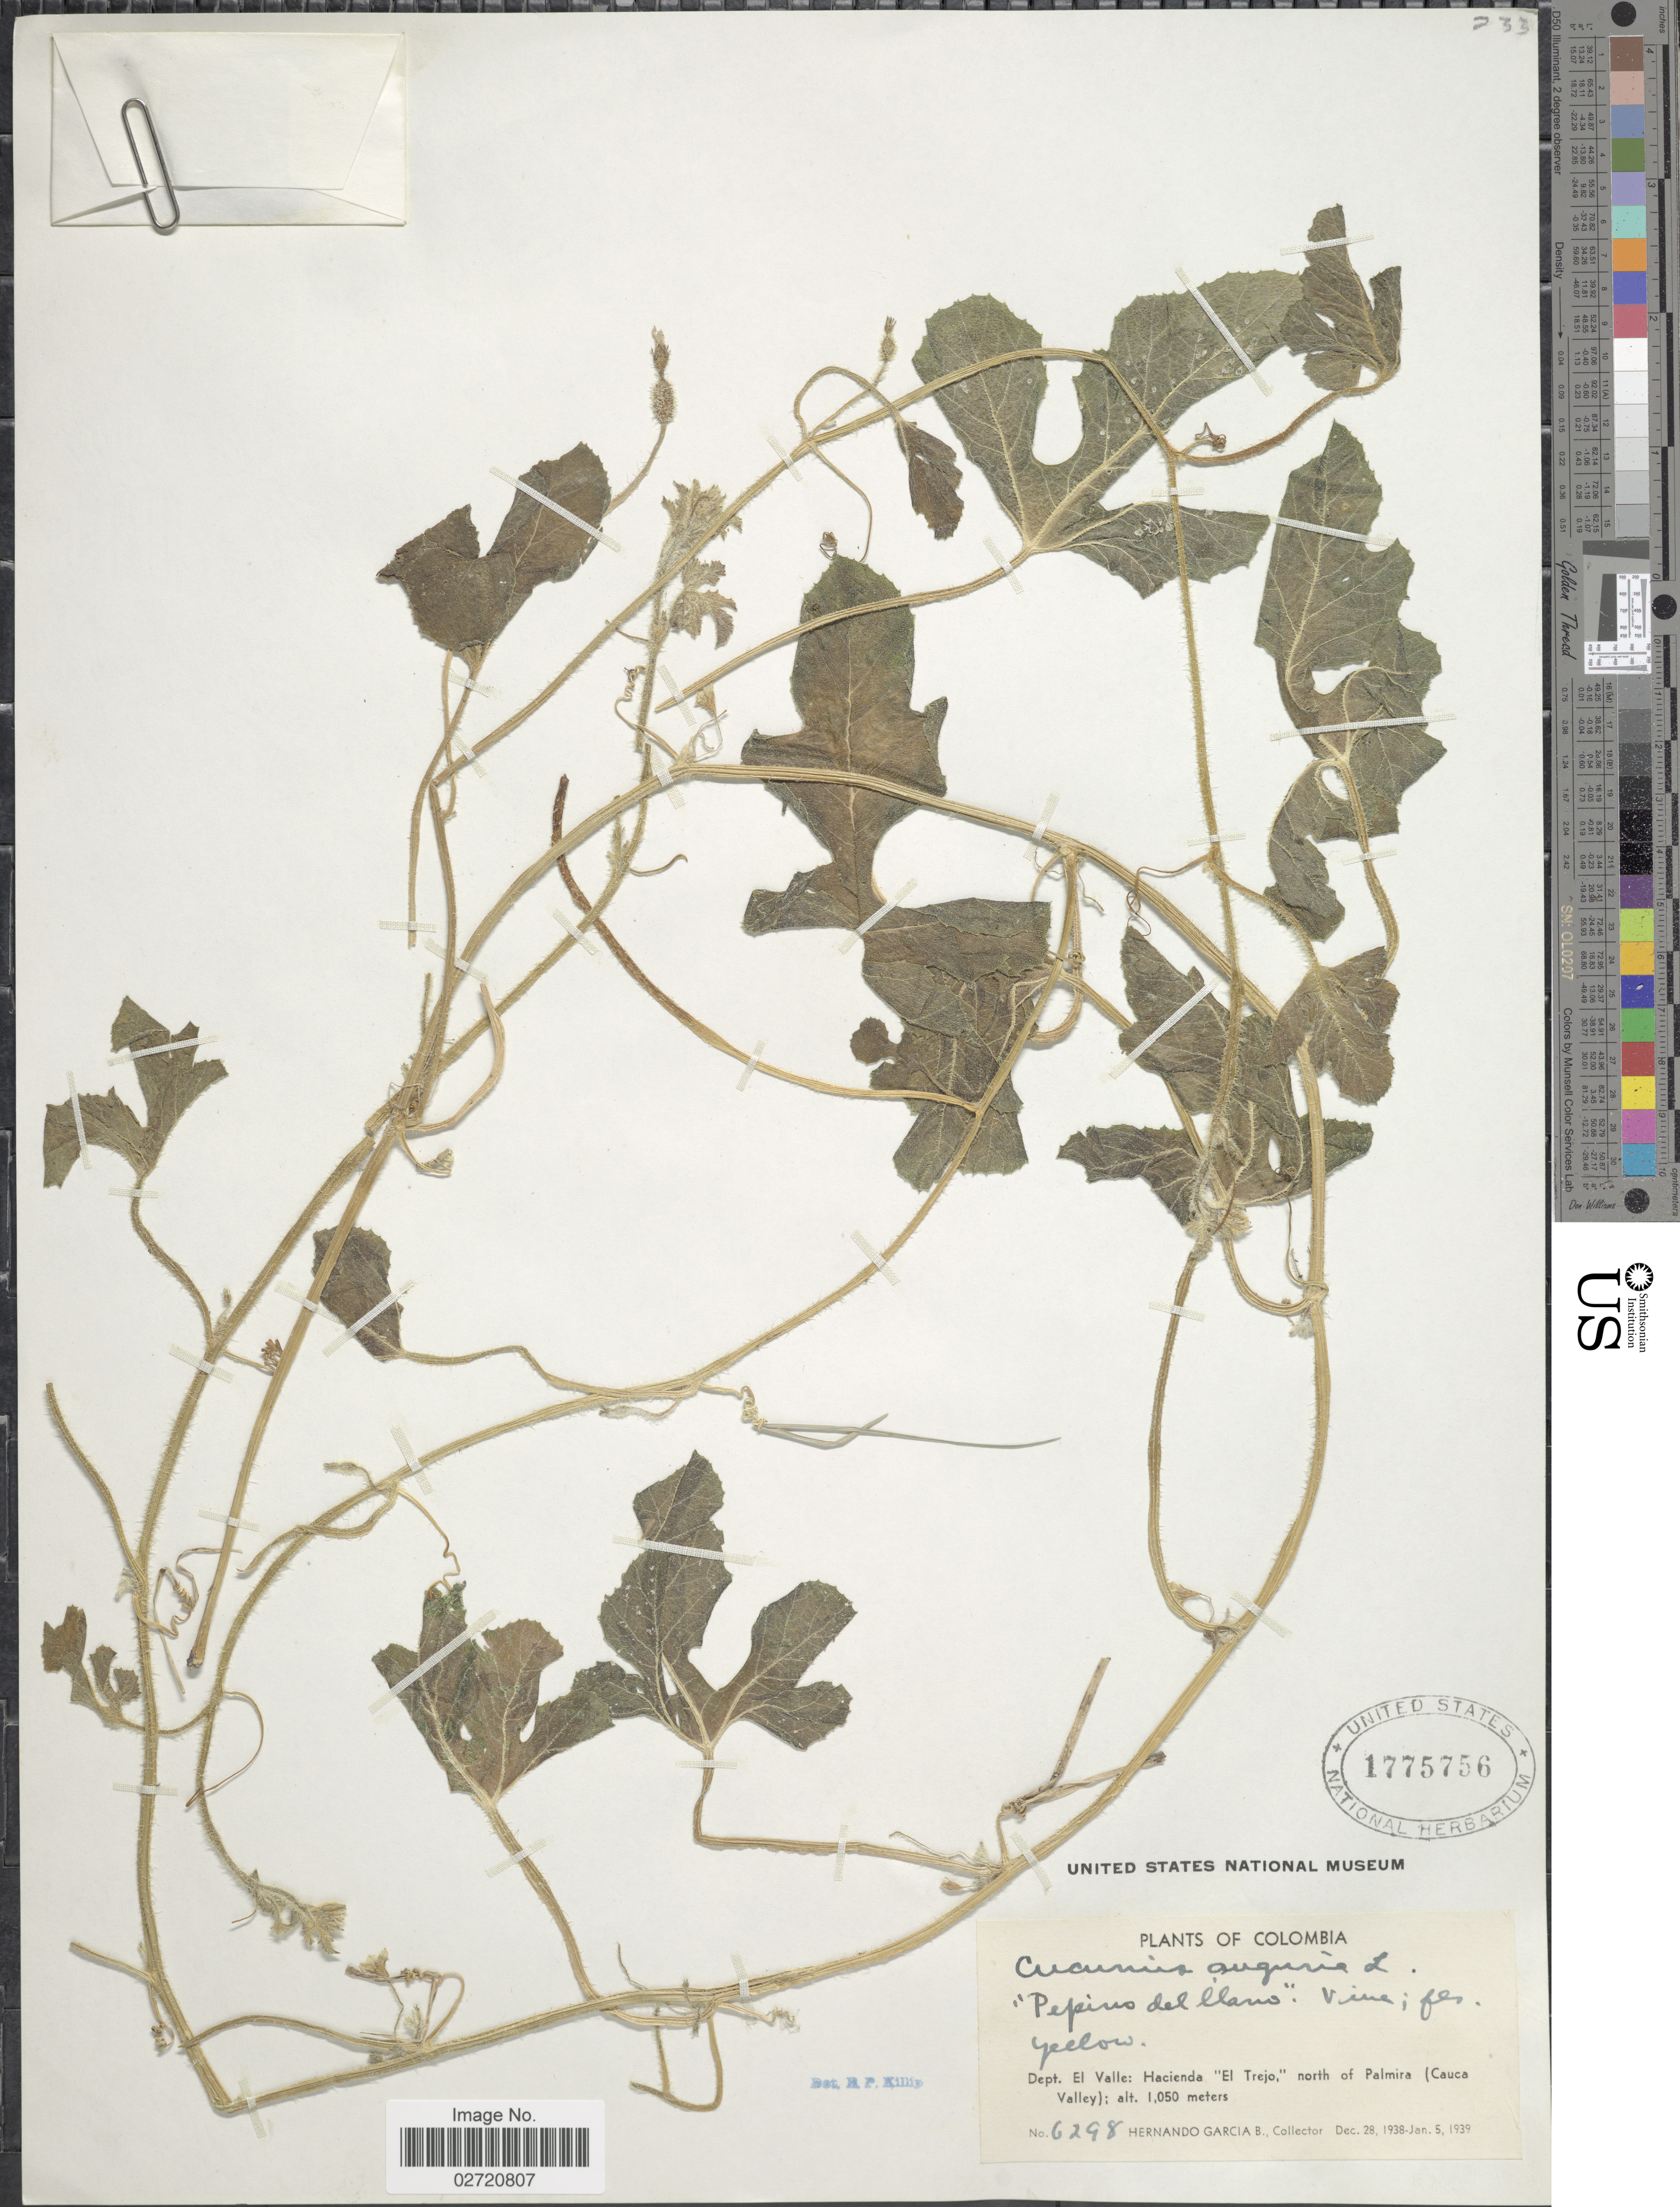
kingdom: Plantae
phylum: Tracheophyta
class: Magnoliopsida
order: Cucurbitales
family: Cucurbitaceae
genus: Cucumis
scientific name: Cucumis anguria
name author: L.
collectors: H. García Barriga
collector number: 6298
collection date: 1938-12-28/1939-01-05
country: Colombia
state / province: Valle del Cauca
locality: Dept. El Valle: Hacienda "El Trejo," north of Palmira (Cauca Valley)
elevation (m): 1050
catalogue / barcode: US 1775756